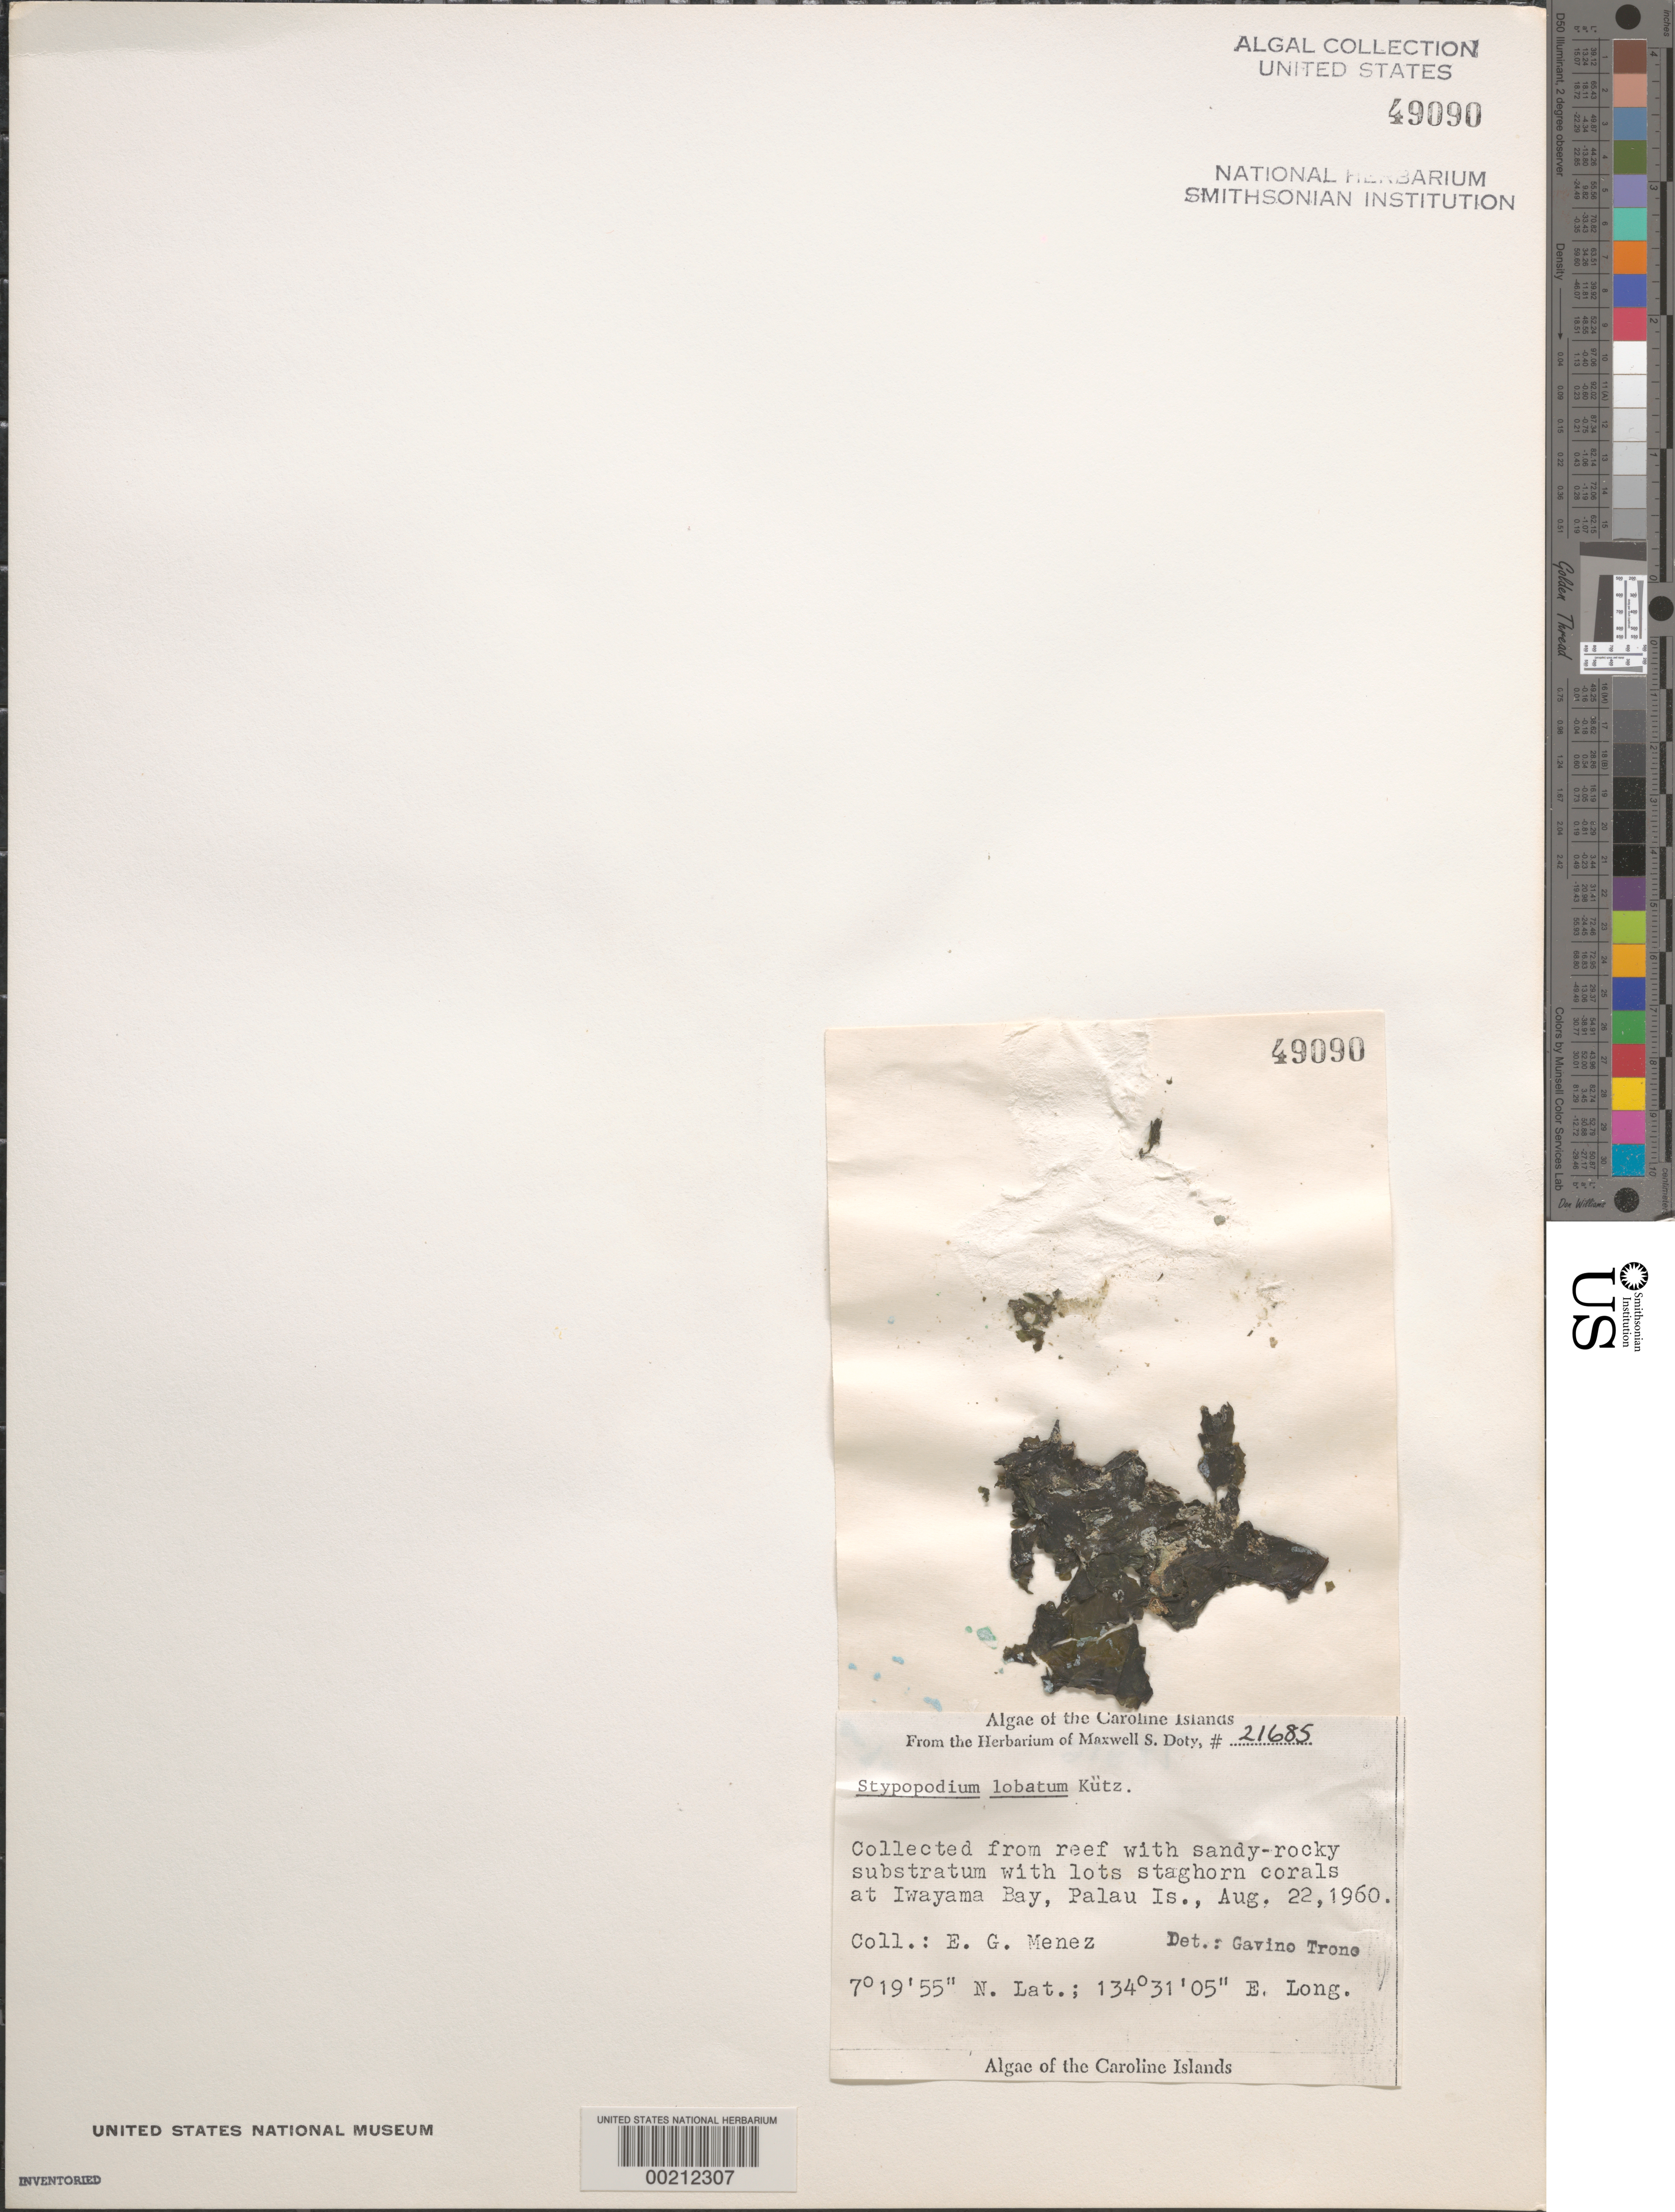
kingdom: Chromista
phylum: Ochrophyta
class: Phaeophyceae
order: Dictyotales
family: Dictyotaceae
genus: Stypopodium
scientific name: Stypopodium zonale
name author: (J.V.Lamouroux) Papenf.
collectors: Meñez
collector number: MSD 21685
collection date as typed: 22 Aug 1960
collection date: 1960-08-22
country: Palau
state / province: Koror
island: Oreor (Koror)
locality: Iwayama Bay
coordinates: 7 19' 55" N, 134 31' 05" E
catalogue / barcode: US 49090